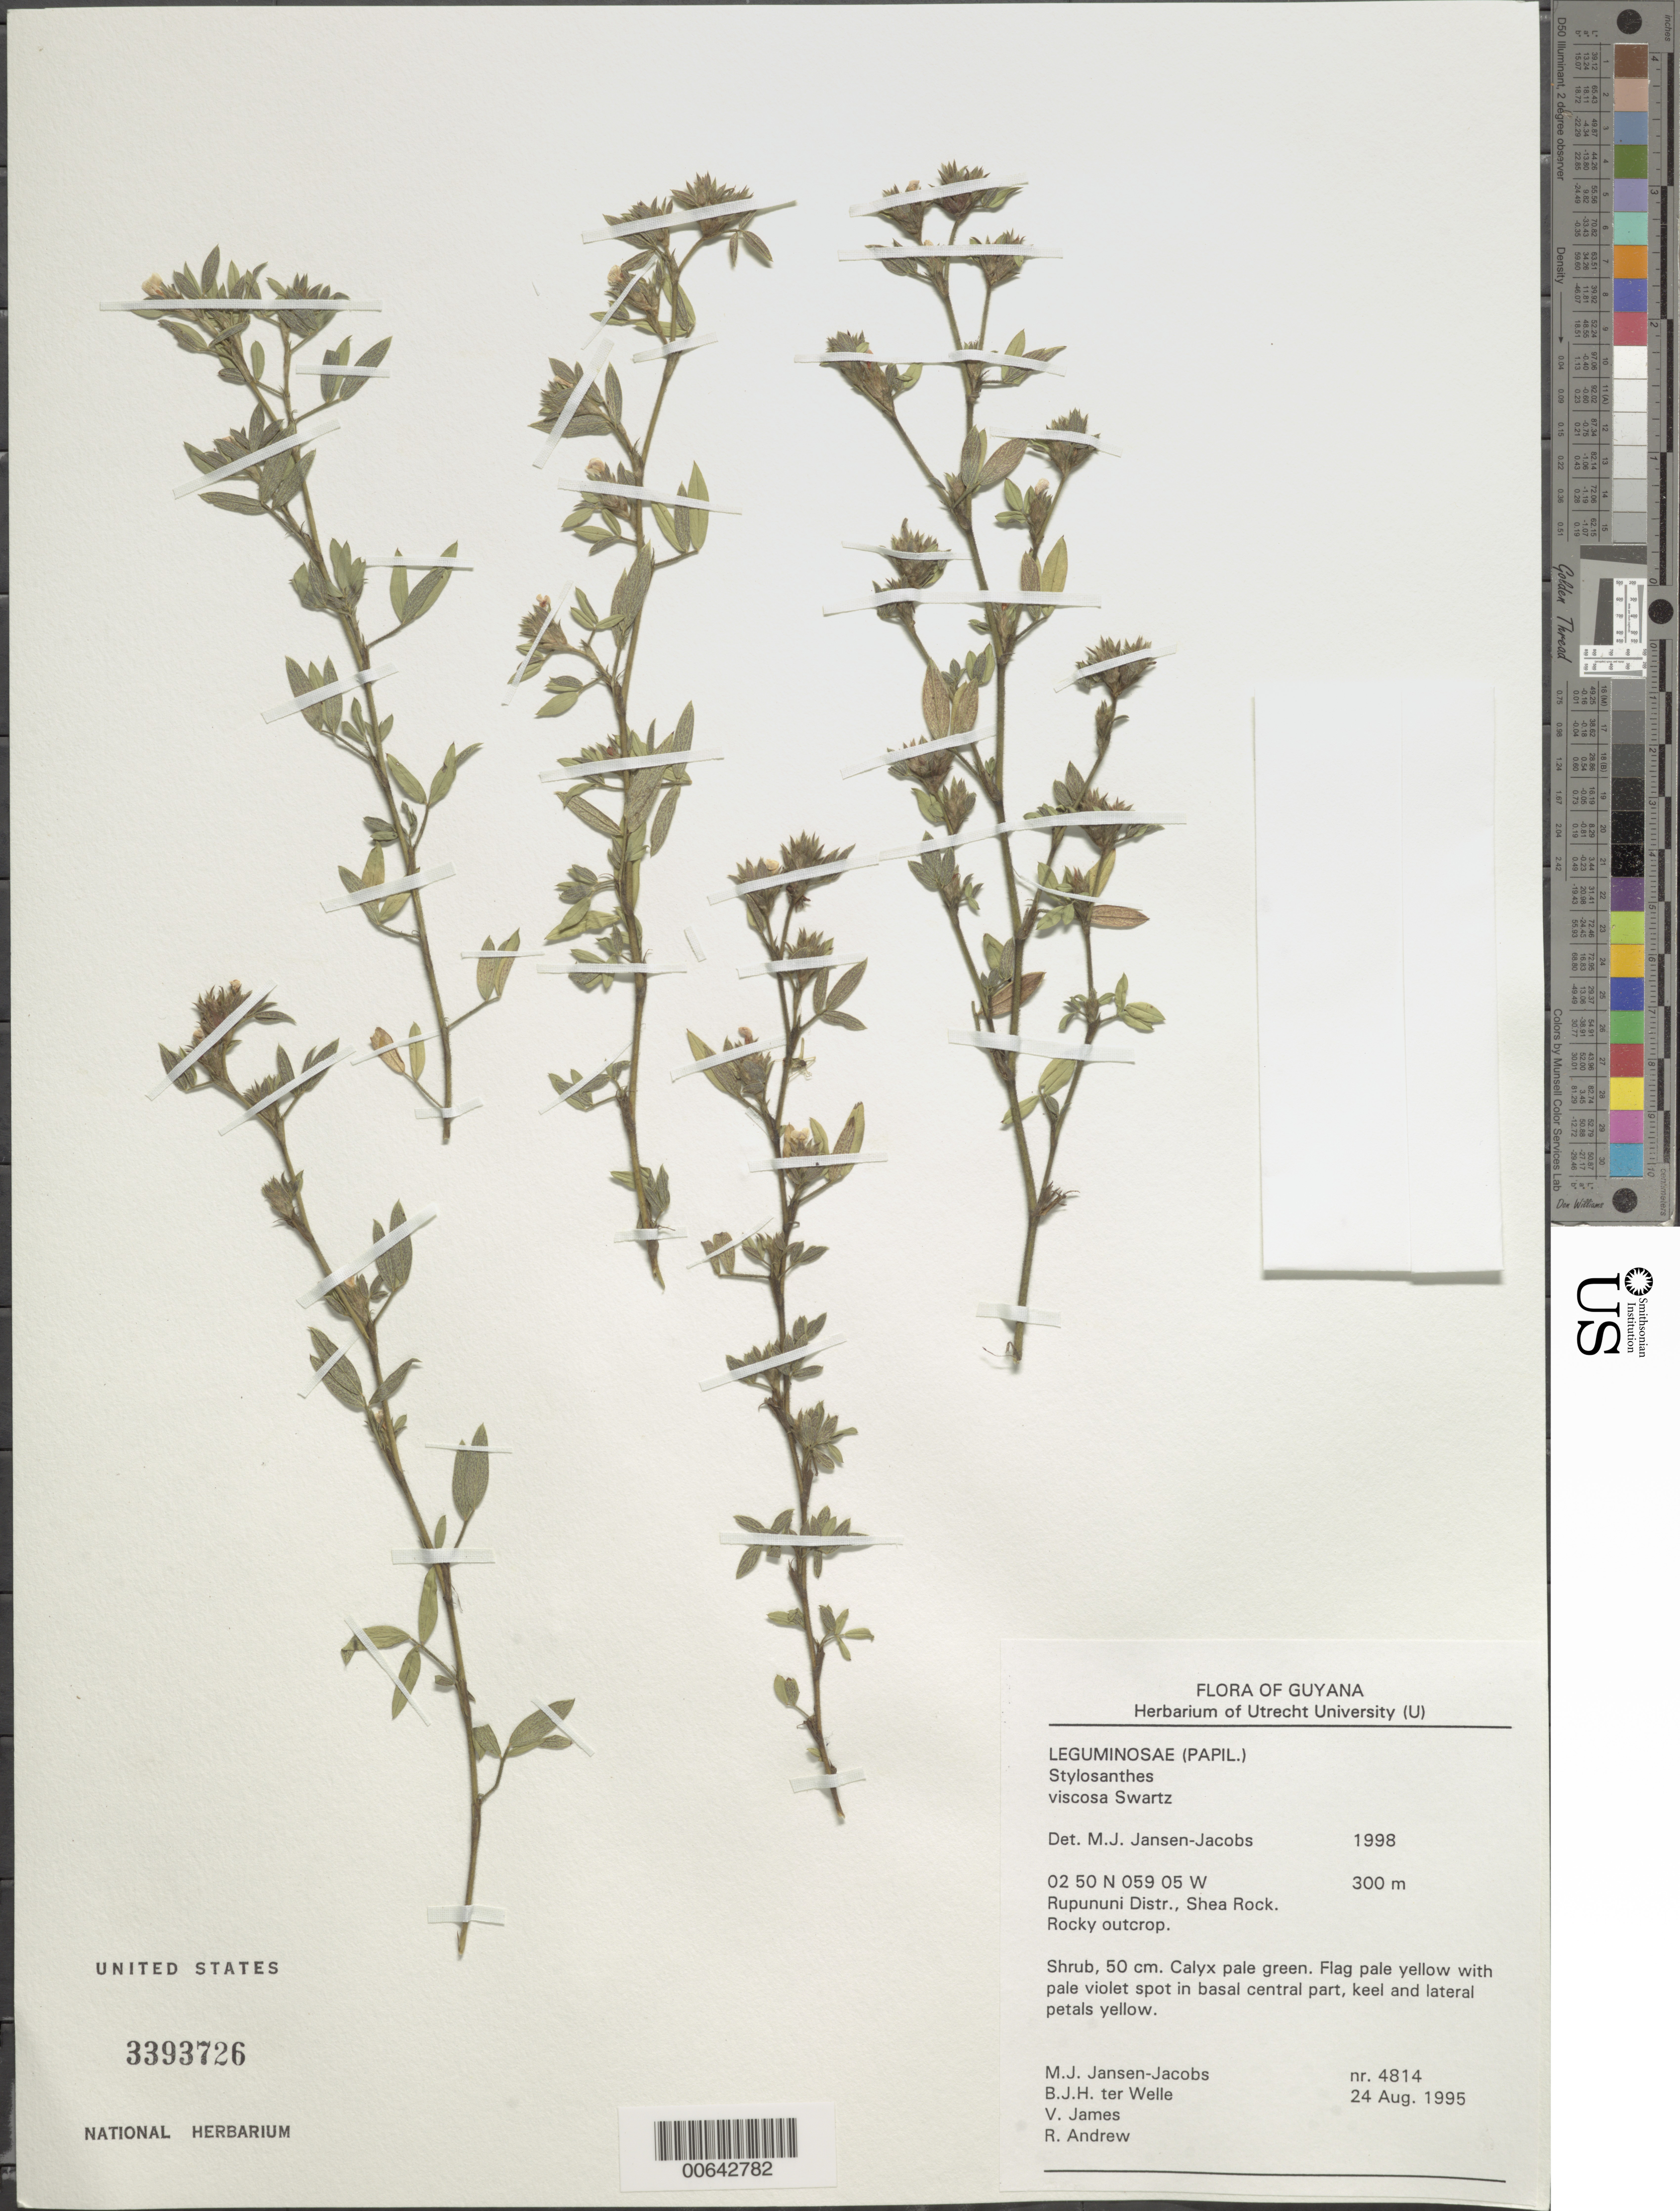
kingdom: Plantae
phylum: Tracheophyta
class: Magnoliopsida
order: Fabales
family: Fabaceae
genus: Stylosanthes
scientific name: Stylosanthes viscosa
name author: Sw.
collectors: M. J. Jansen-Jacobs, B. Welle, V. James & R. Andrew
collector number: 4841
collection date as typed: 25-Aug-95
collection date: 1995-08-25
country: Guyana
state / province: U. Takutu-U. Essequibo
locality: Shea Rock, Rupununi Dist.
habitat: Rocky outcrop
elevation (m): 300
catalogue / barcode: US 3393726